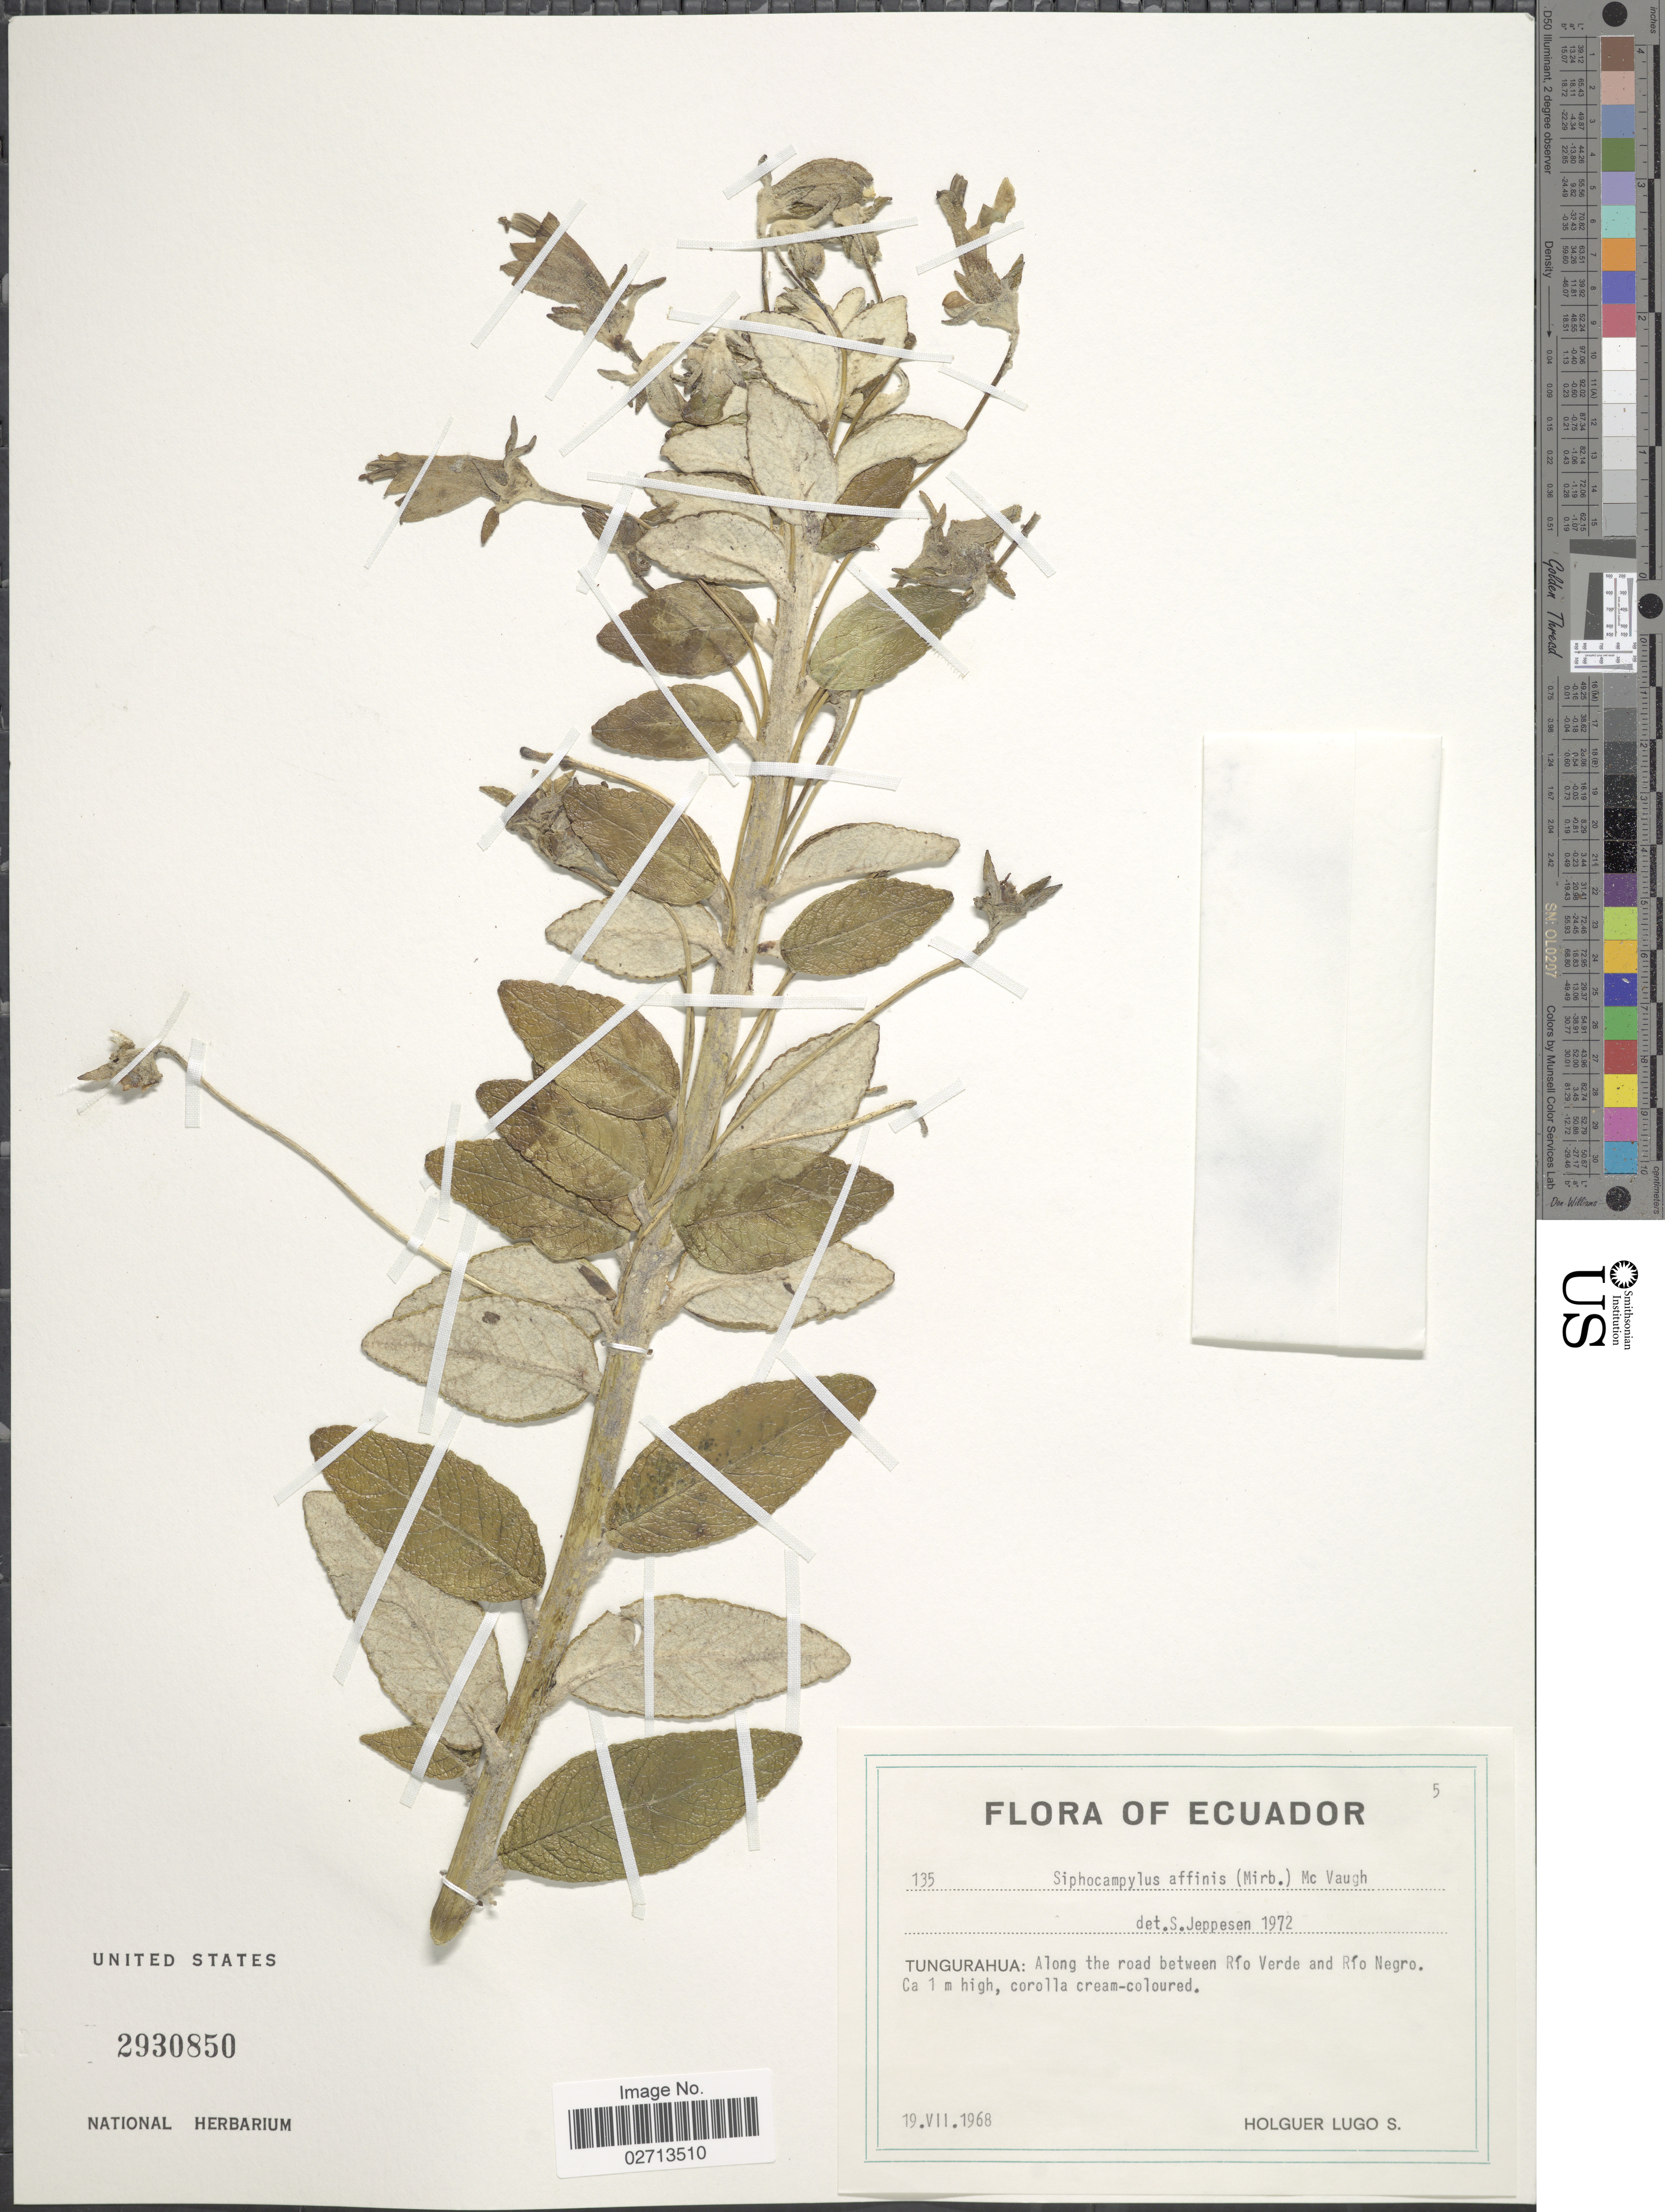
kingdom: Plantae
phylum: Tracheophyta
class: Magnoliopsida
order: Asterales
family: Campanulaceae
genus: Siphocampylus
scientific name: Siphocampylus affinis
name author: (Mirb.) McVaugh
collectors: H. Lugo S.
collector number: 135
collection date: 1968-07-19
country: Ecuador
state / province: Tungurahua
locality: Along the road between Rio Verde and Rio Negro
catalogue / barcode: US 2930850